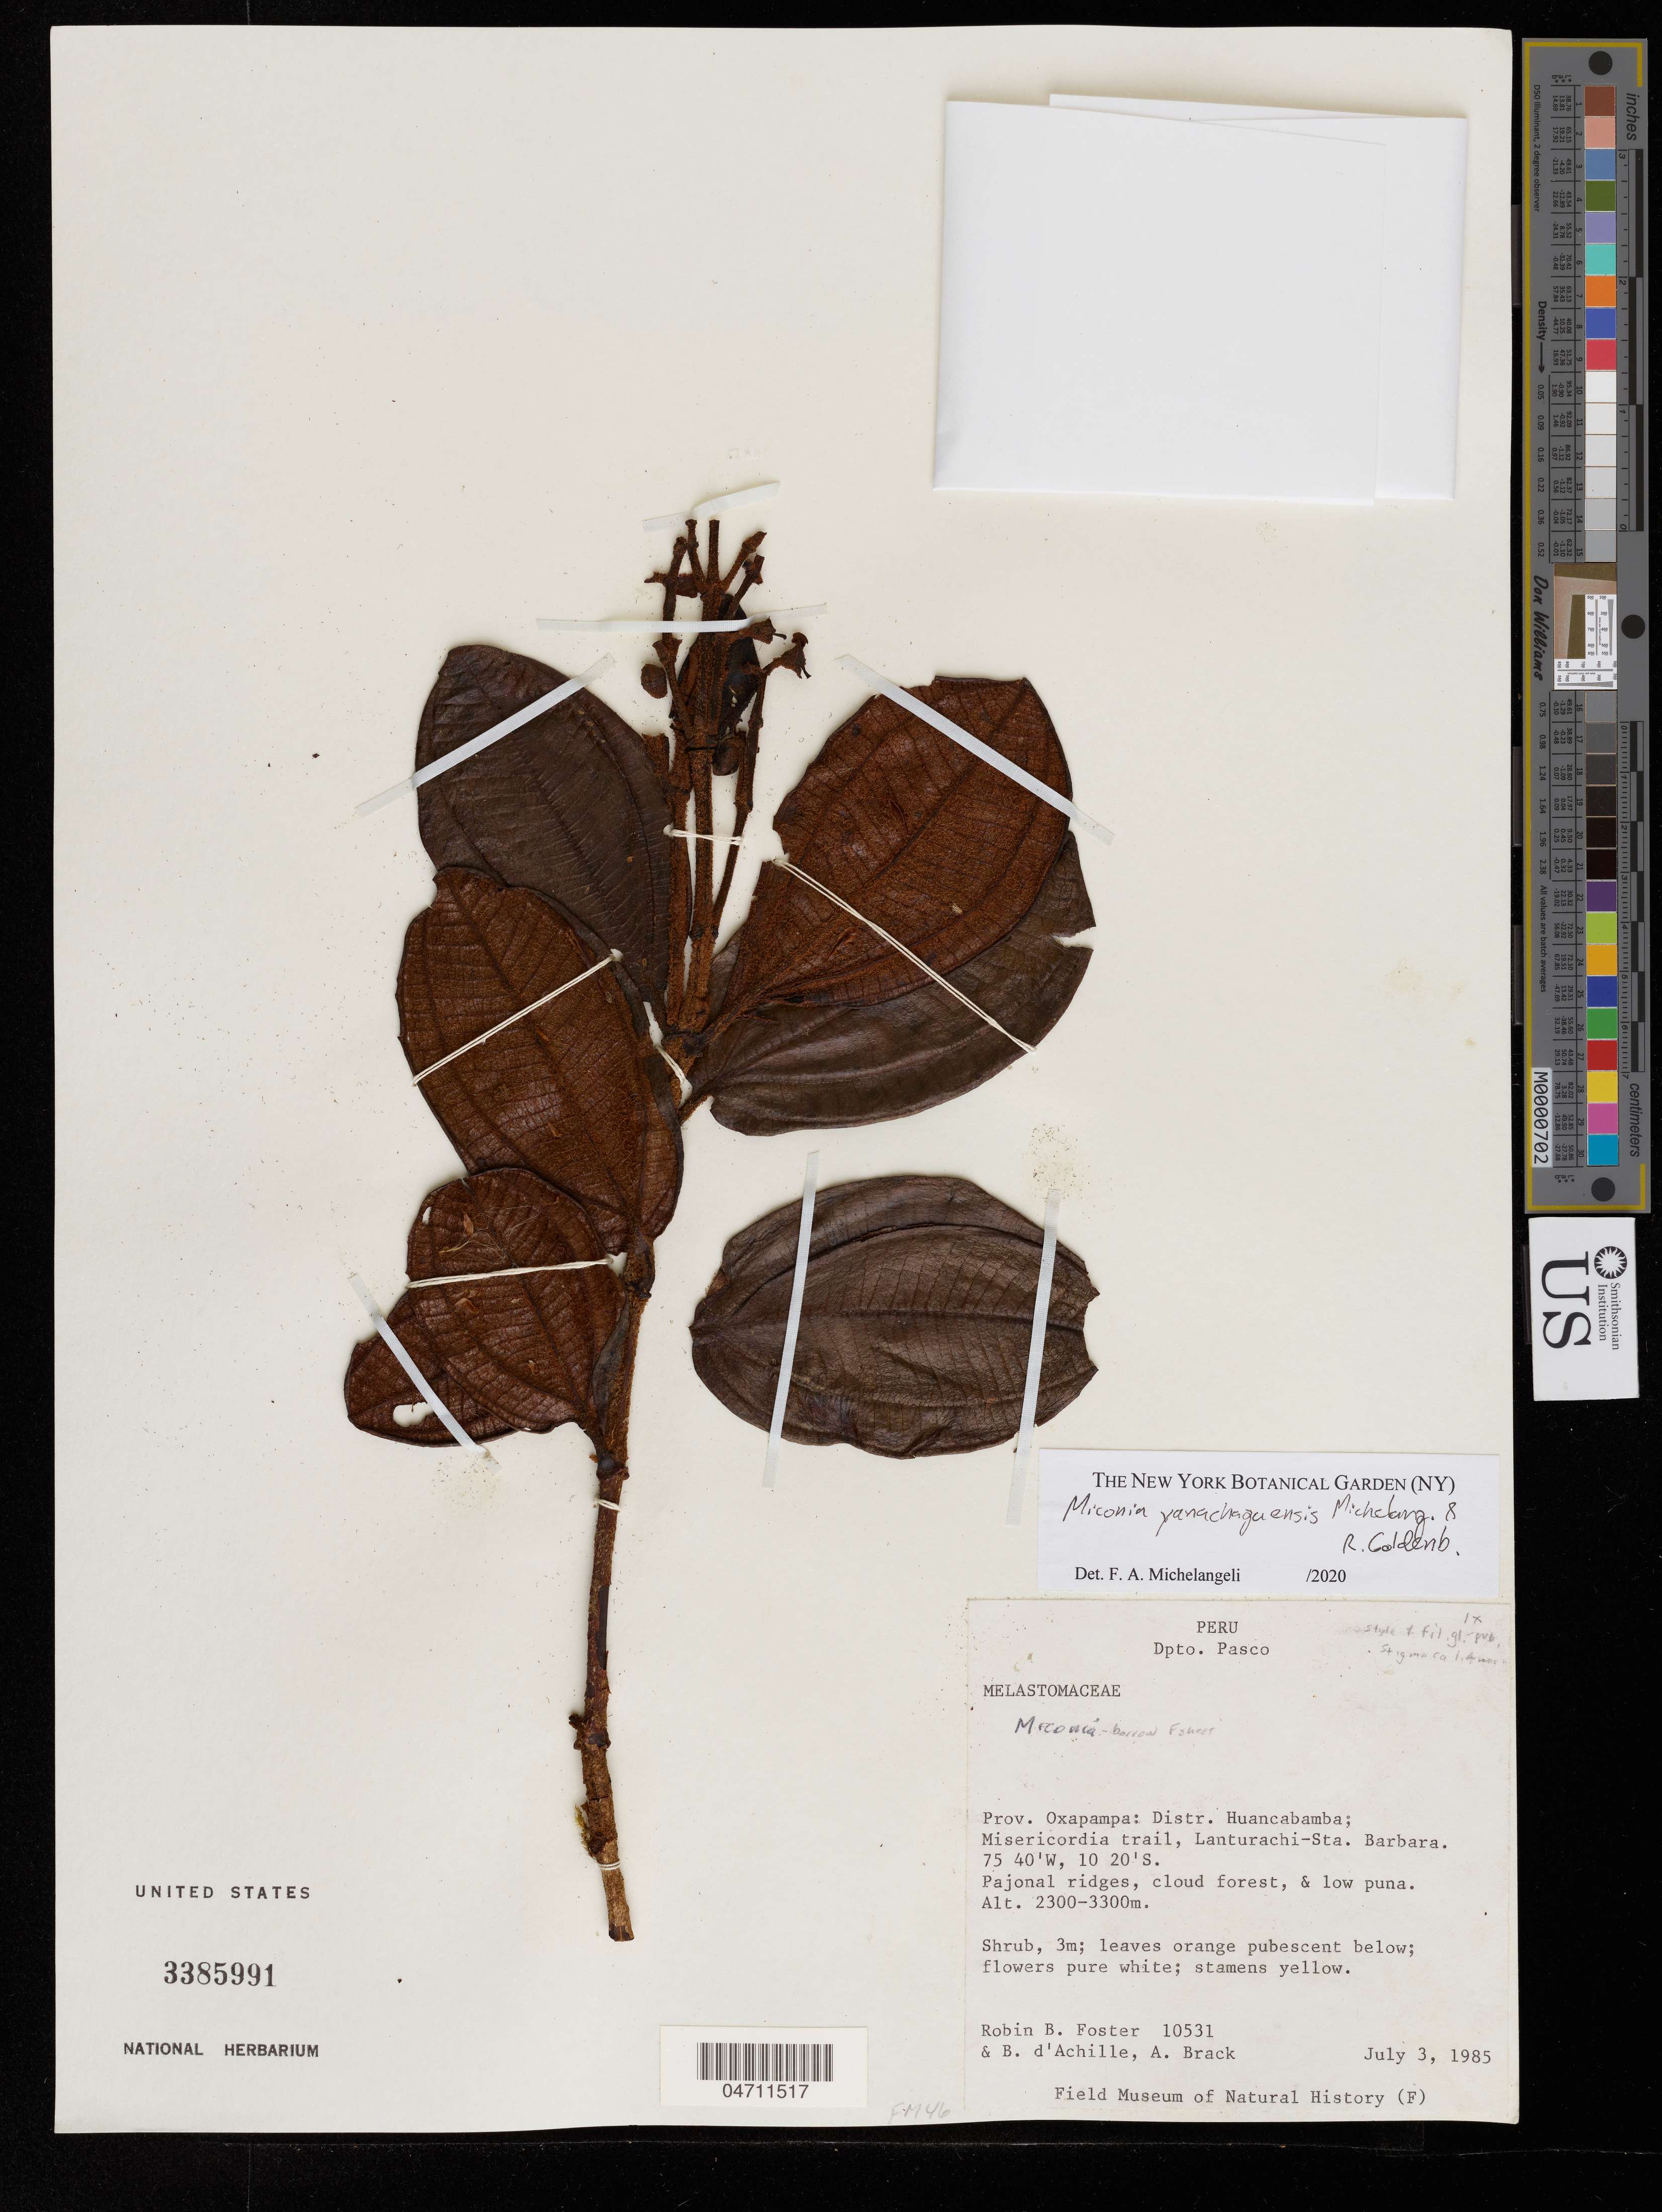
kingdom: Plantae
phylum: Tracheophyta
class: Magnoliopsida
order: Myrtales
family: Melastomataceae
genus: Miconia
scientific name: Miconia yanachagaensis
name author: Michelang. & R. Goldenb.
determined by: Michelangeli, F. A.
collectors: R. B. Foster, B. D'achille & A. Brack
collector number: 10531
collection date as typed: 03 Jul 1985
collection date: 1985-07-03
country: Peru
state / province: Pasco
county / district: Oxapampa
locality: Huancabamba; Misericordia trail, Lanturachi - Santa Barbara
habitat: Pajonal ridges, cloud forest and low puna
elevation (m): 2300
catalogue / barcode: US 3385991